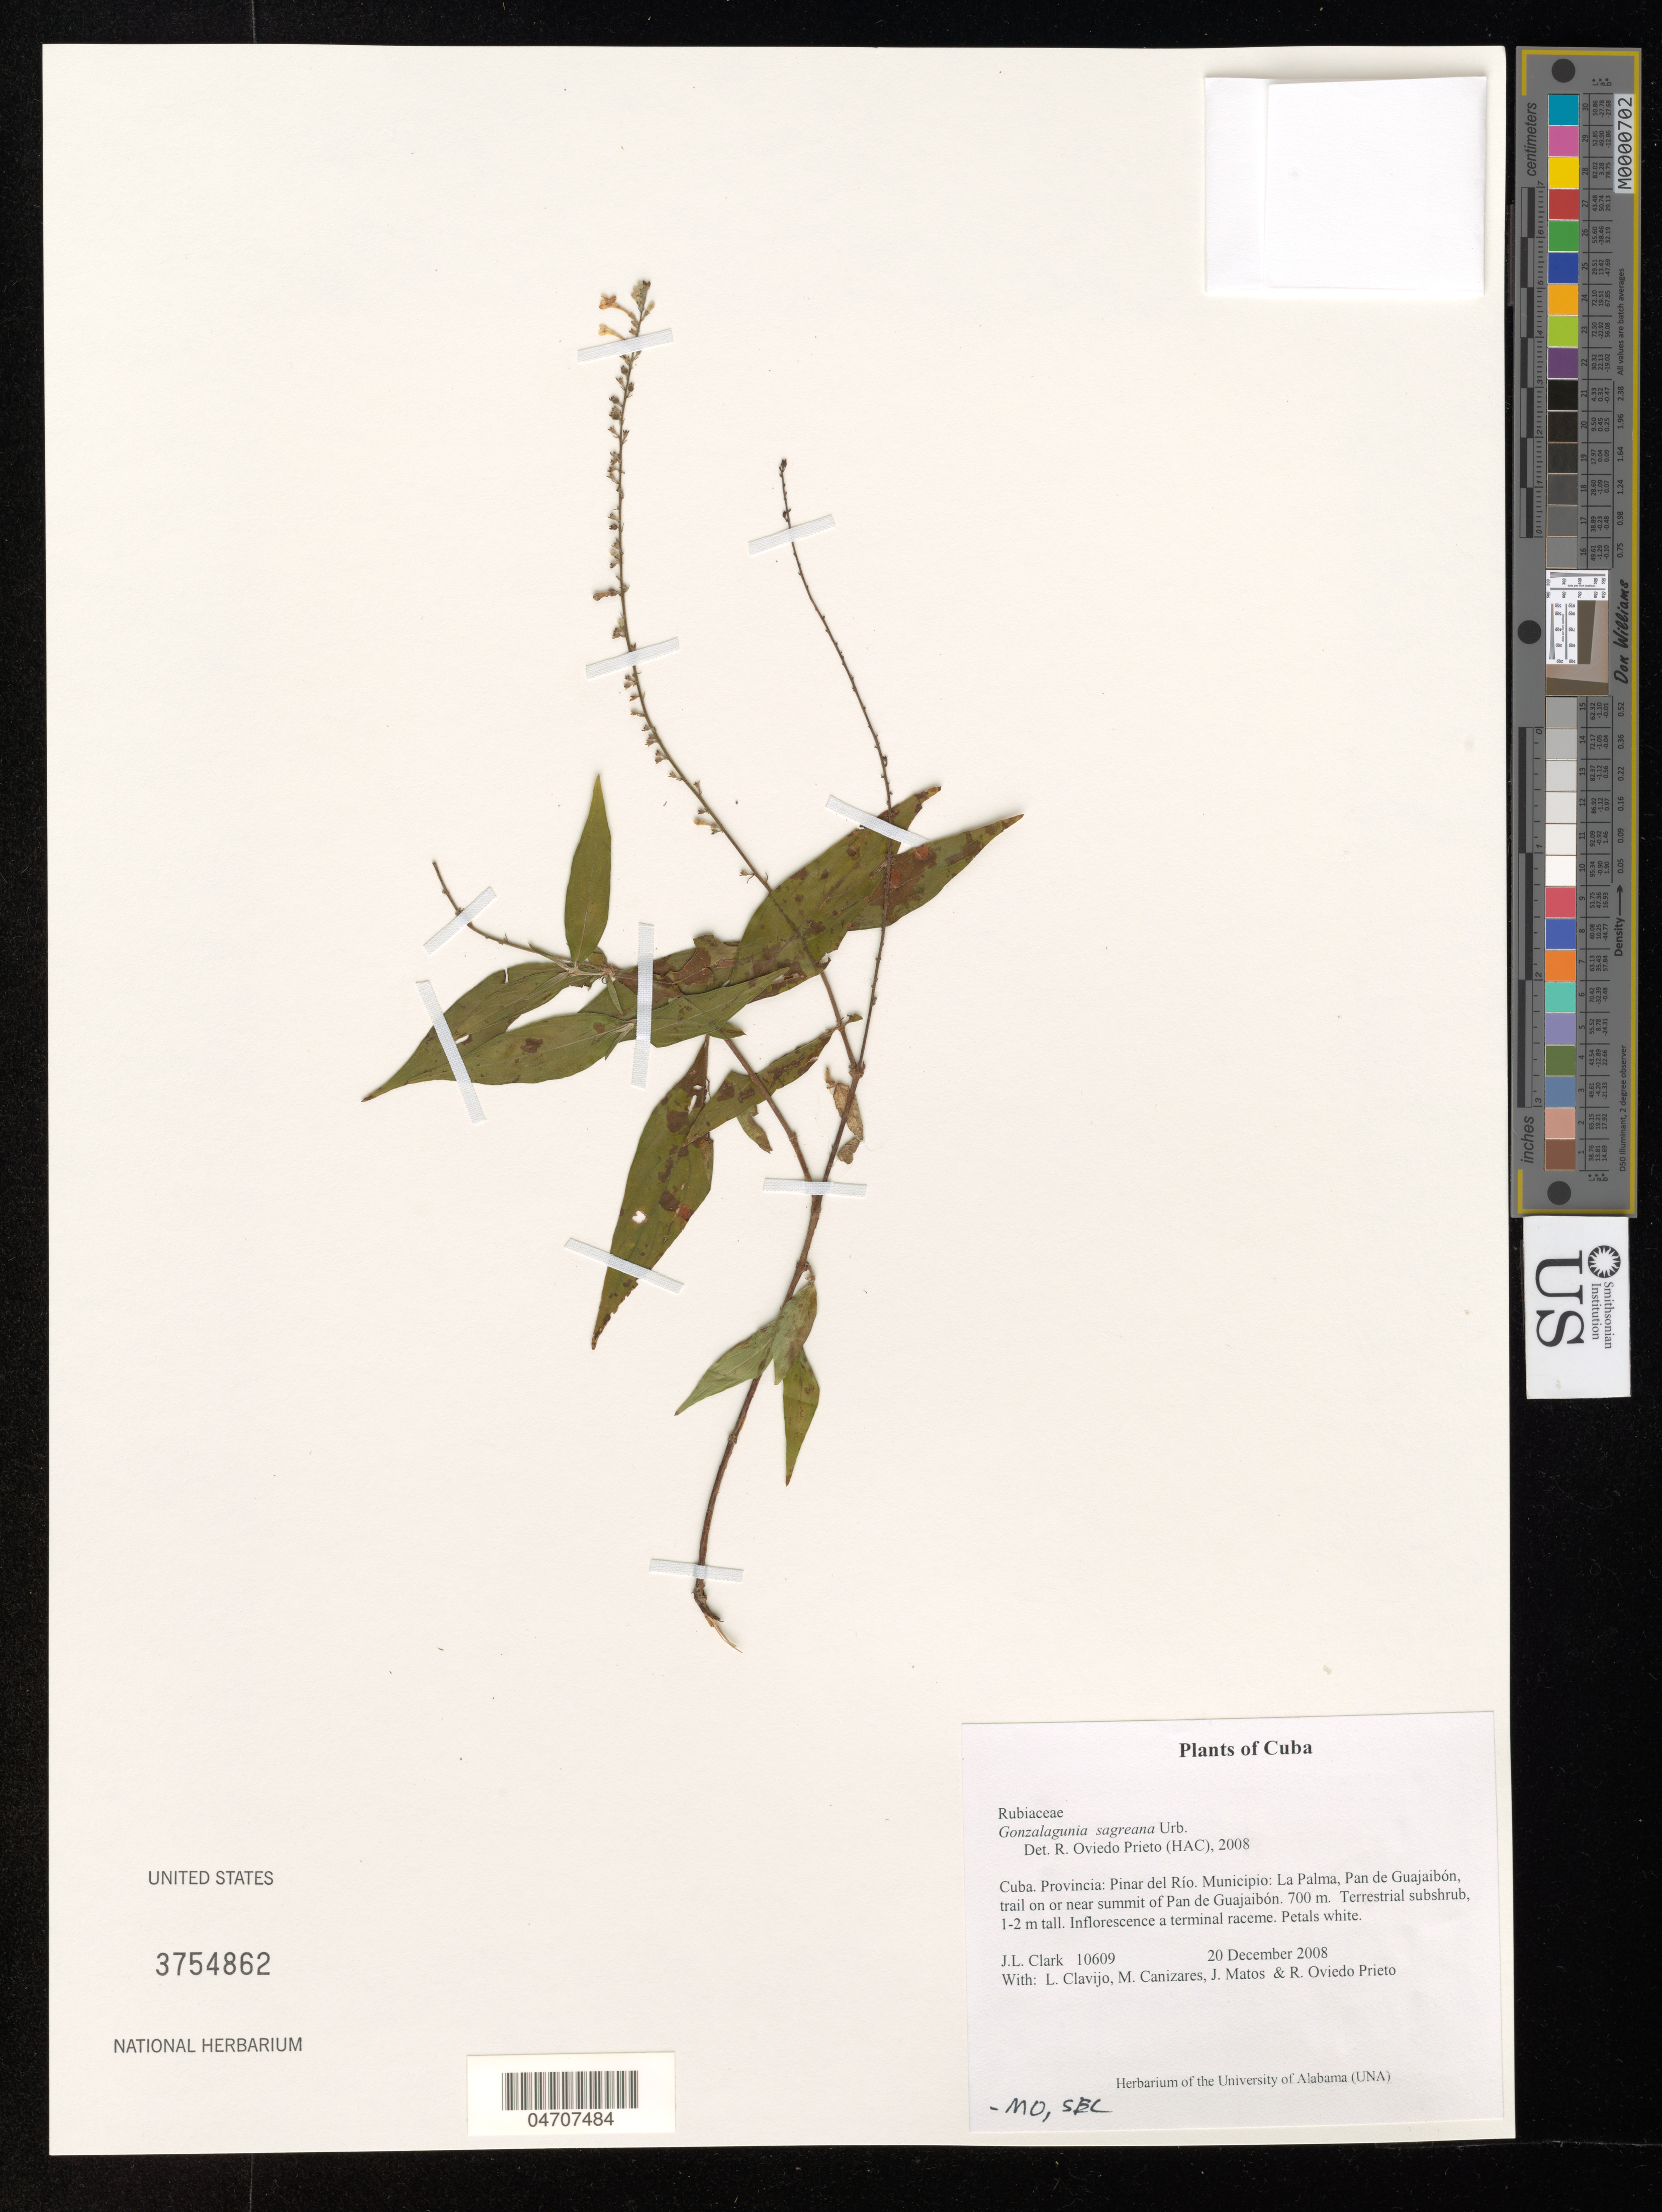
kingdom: Plantae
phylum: Tracheophyta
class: Magnoliopsida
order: Gentianales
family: Rubiaceae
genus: Gonzalagunia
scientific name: Gonzalagunia sagreana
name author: Urb.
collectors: J. L. Clark, L. Clavijo, M. Canizares & J. Matos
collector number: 10609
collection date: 2008-12-20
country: Cuba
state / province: Pinar del Río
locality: Municipio: La Palma, Pan de Guajaibón, trail on or near summit of Pan de Guajaibón.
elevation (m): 700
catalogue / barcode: US 3754862